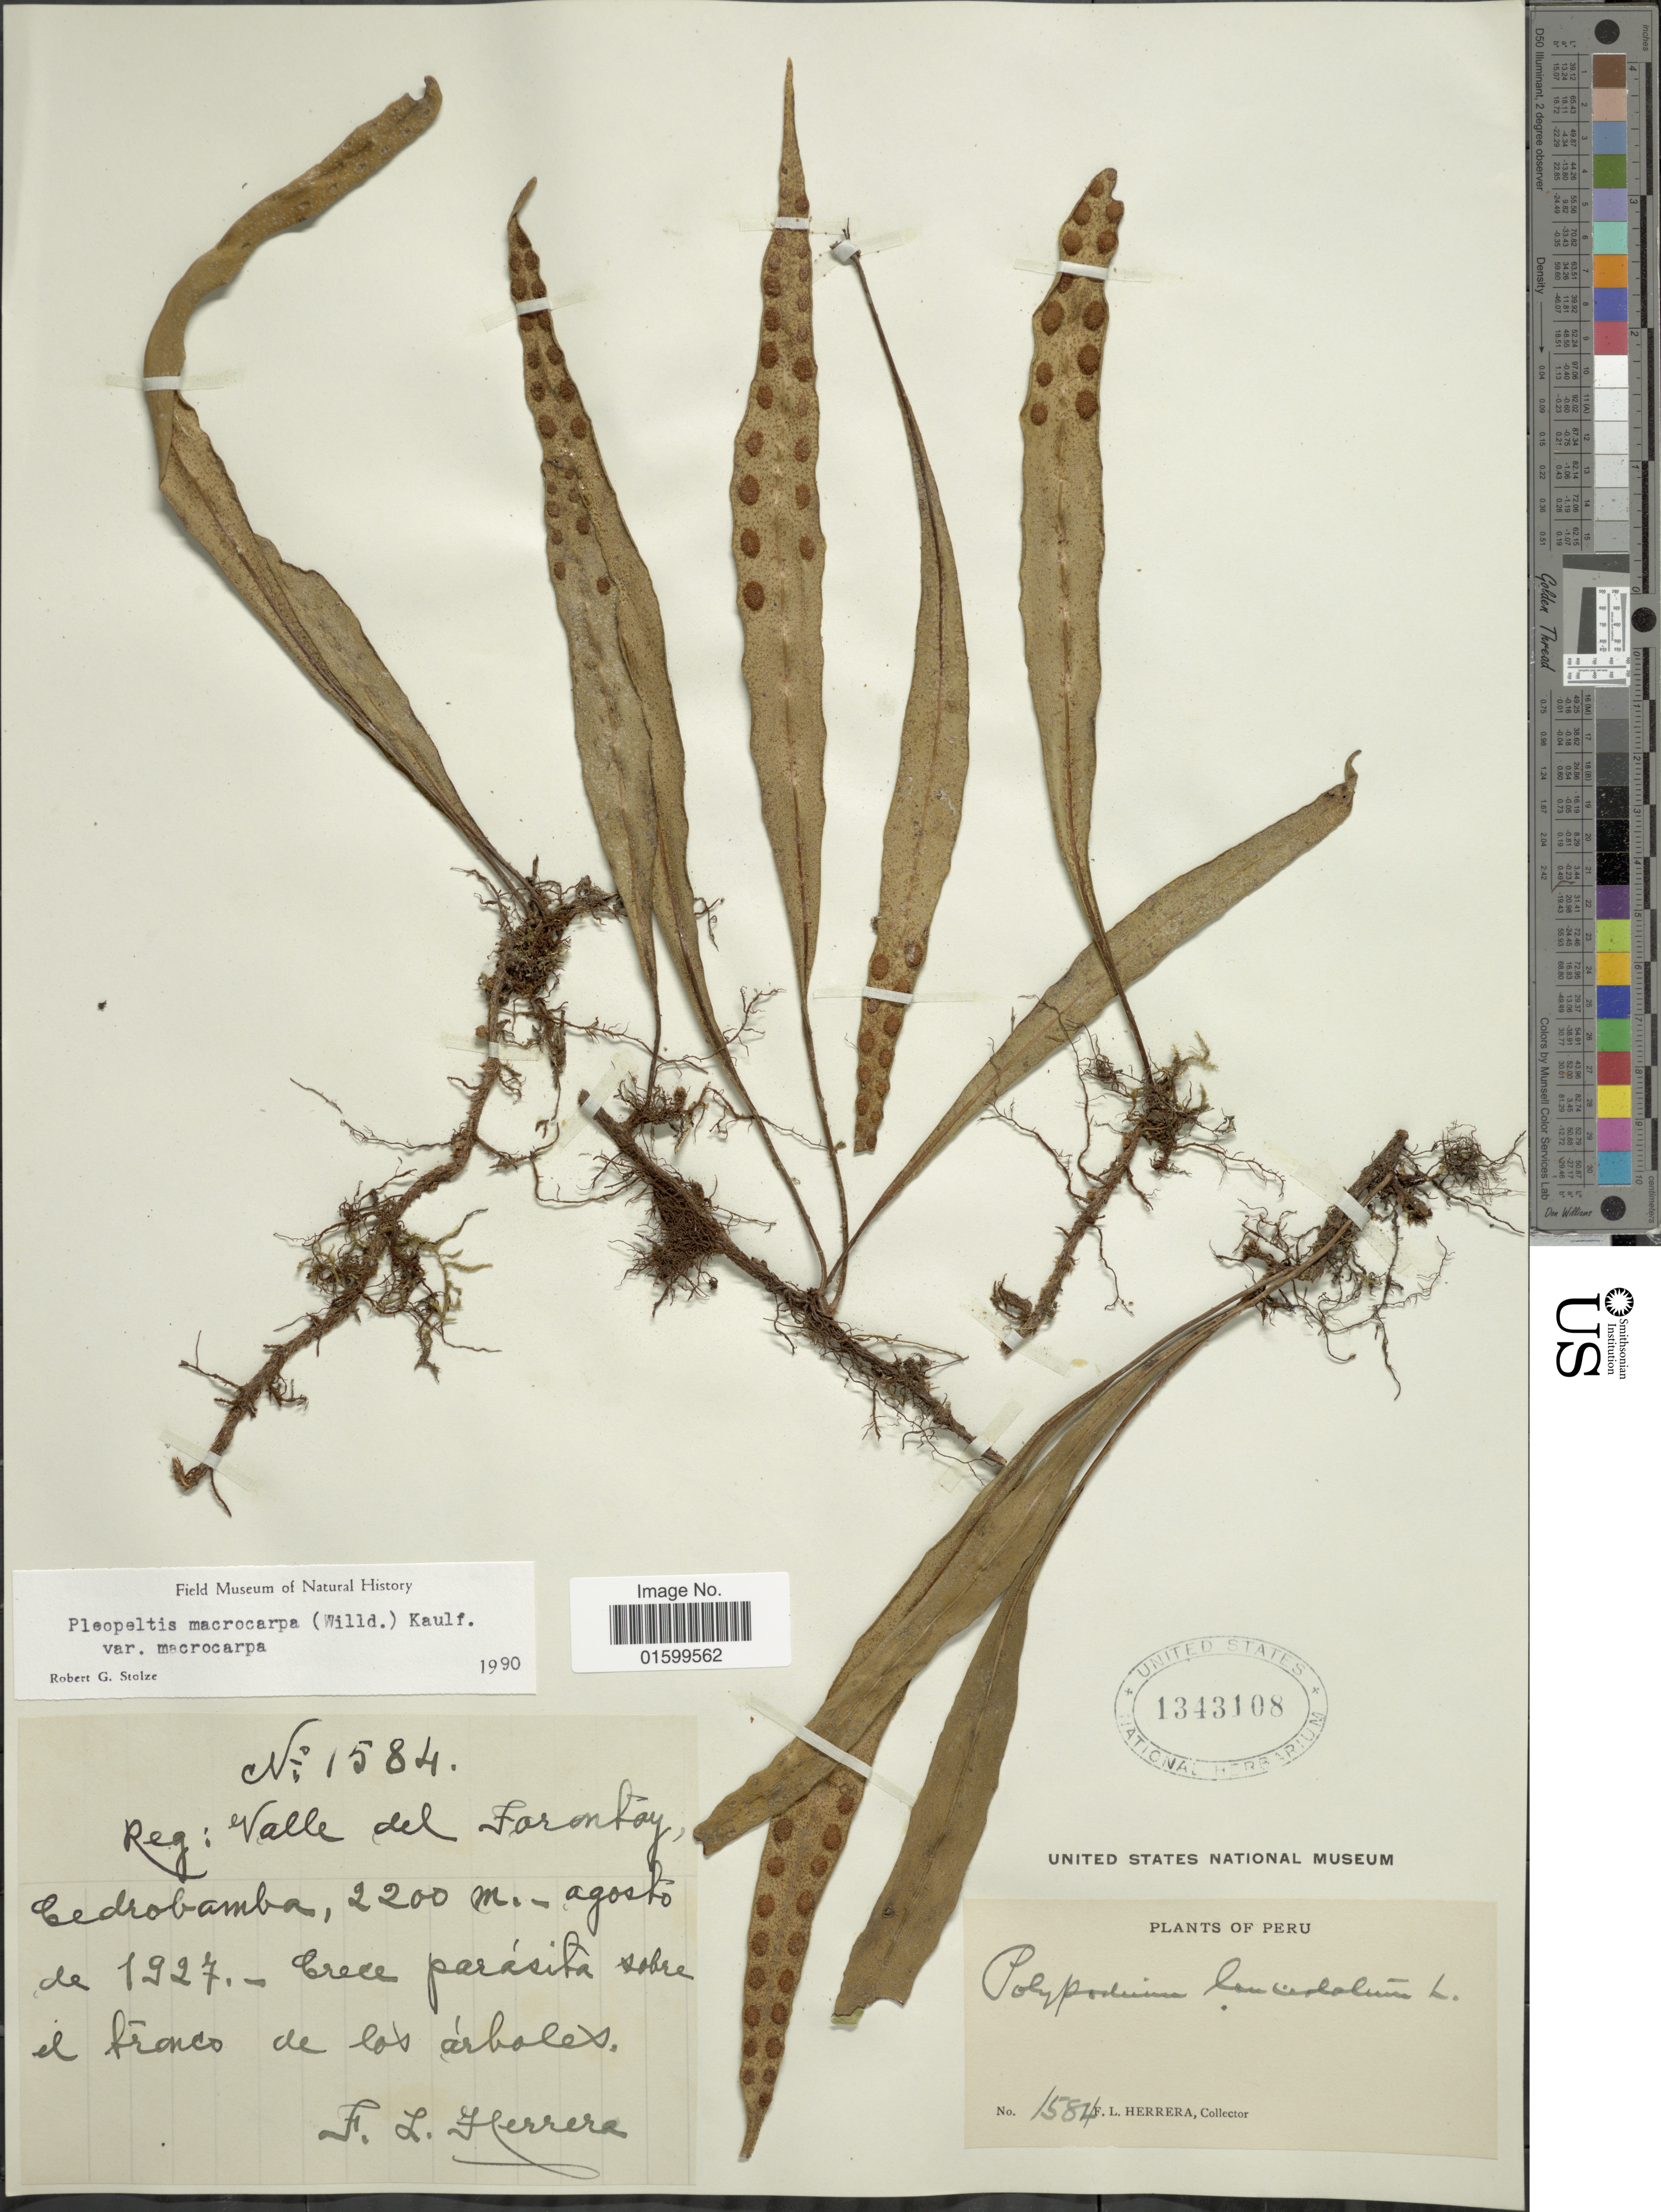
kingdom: Plantae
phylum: Tracheophyta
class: Polypodiopsida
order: Polypodiales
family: Polypodiaceae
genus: Pleopeltis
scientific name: Pleopeltis macrocarpa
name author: (Bory ex Willd.) Kaulf.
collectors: F. L. Herrera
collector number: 1584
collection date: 1927-08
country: Peru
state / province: Cusco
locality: Valle del Torontoy, Cedrobamba. Crece parasita sobre el trano de los arboles.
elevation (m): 2200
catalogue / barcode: US 1343108